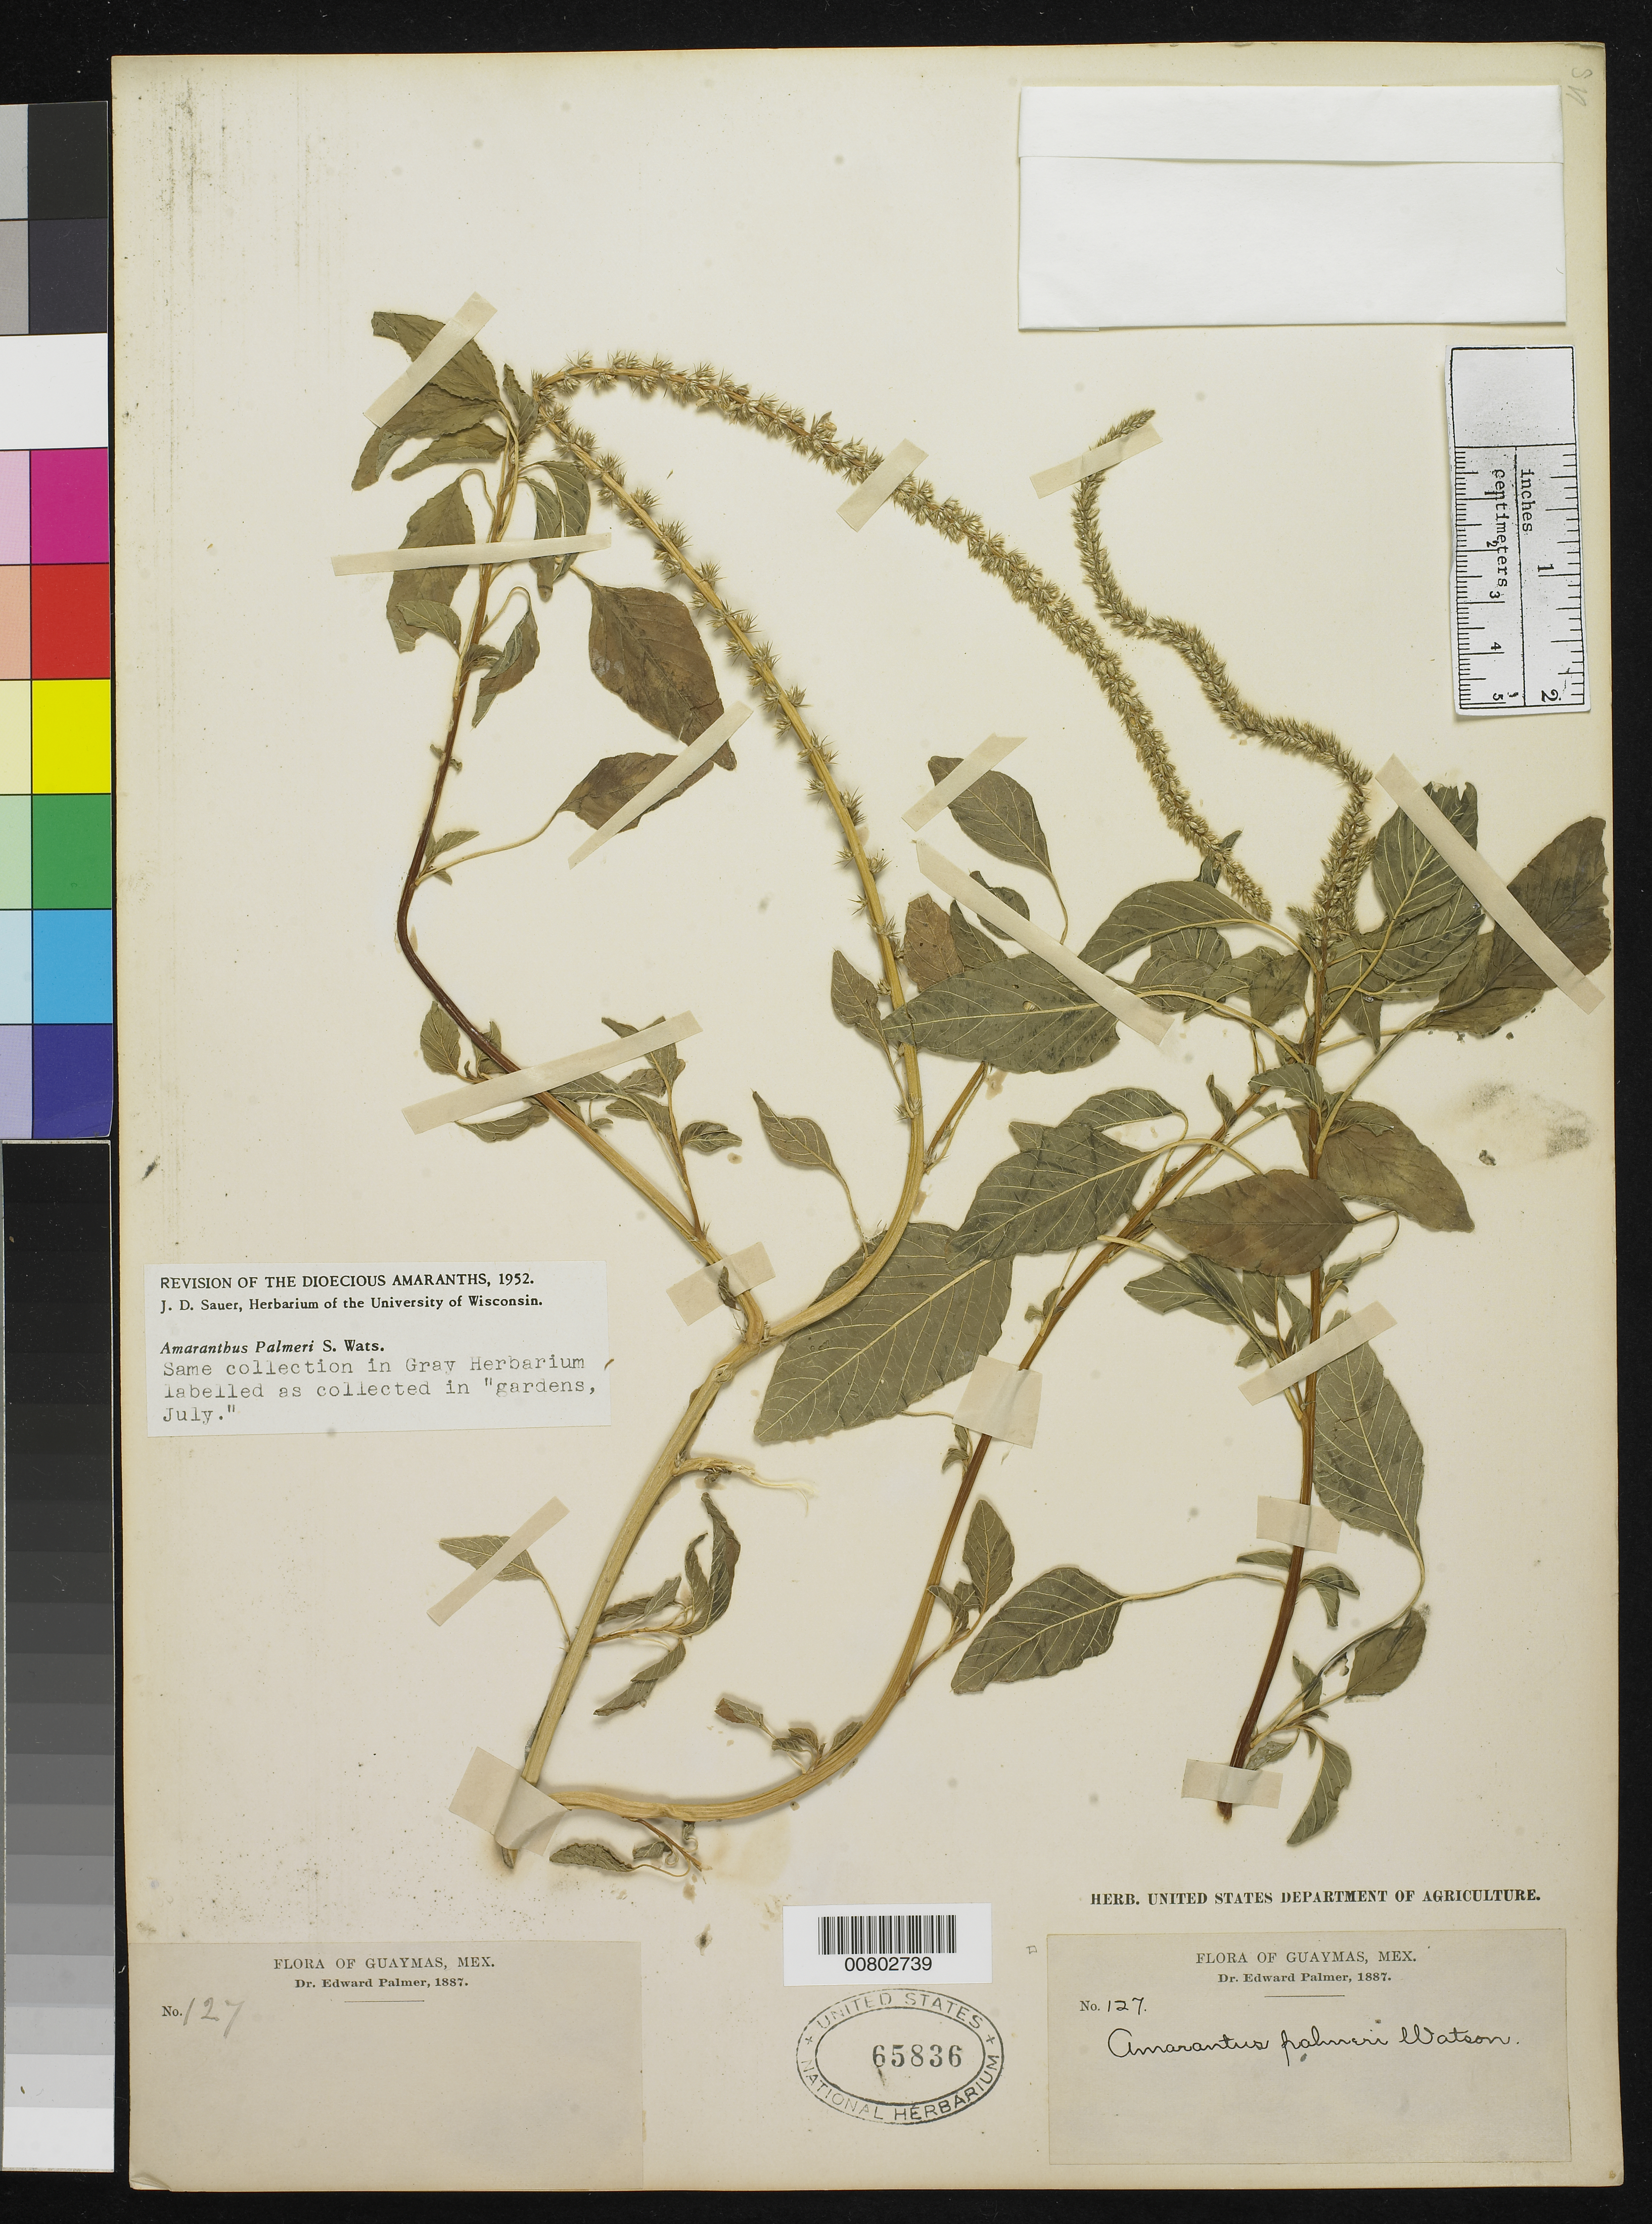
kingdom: Plantae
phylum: Tracheophyta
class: Magnoliopsida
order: Caryophyllales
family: Amaranthaceae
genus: Amaranthus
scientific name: Amaranthus palmeri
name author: S. Watson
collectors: E. Palmer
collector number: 127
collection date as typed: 1887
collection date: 1887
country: Mexico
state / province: Sonora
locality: Guaymas, Sonora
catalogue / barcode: US 65836